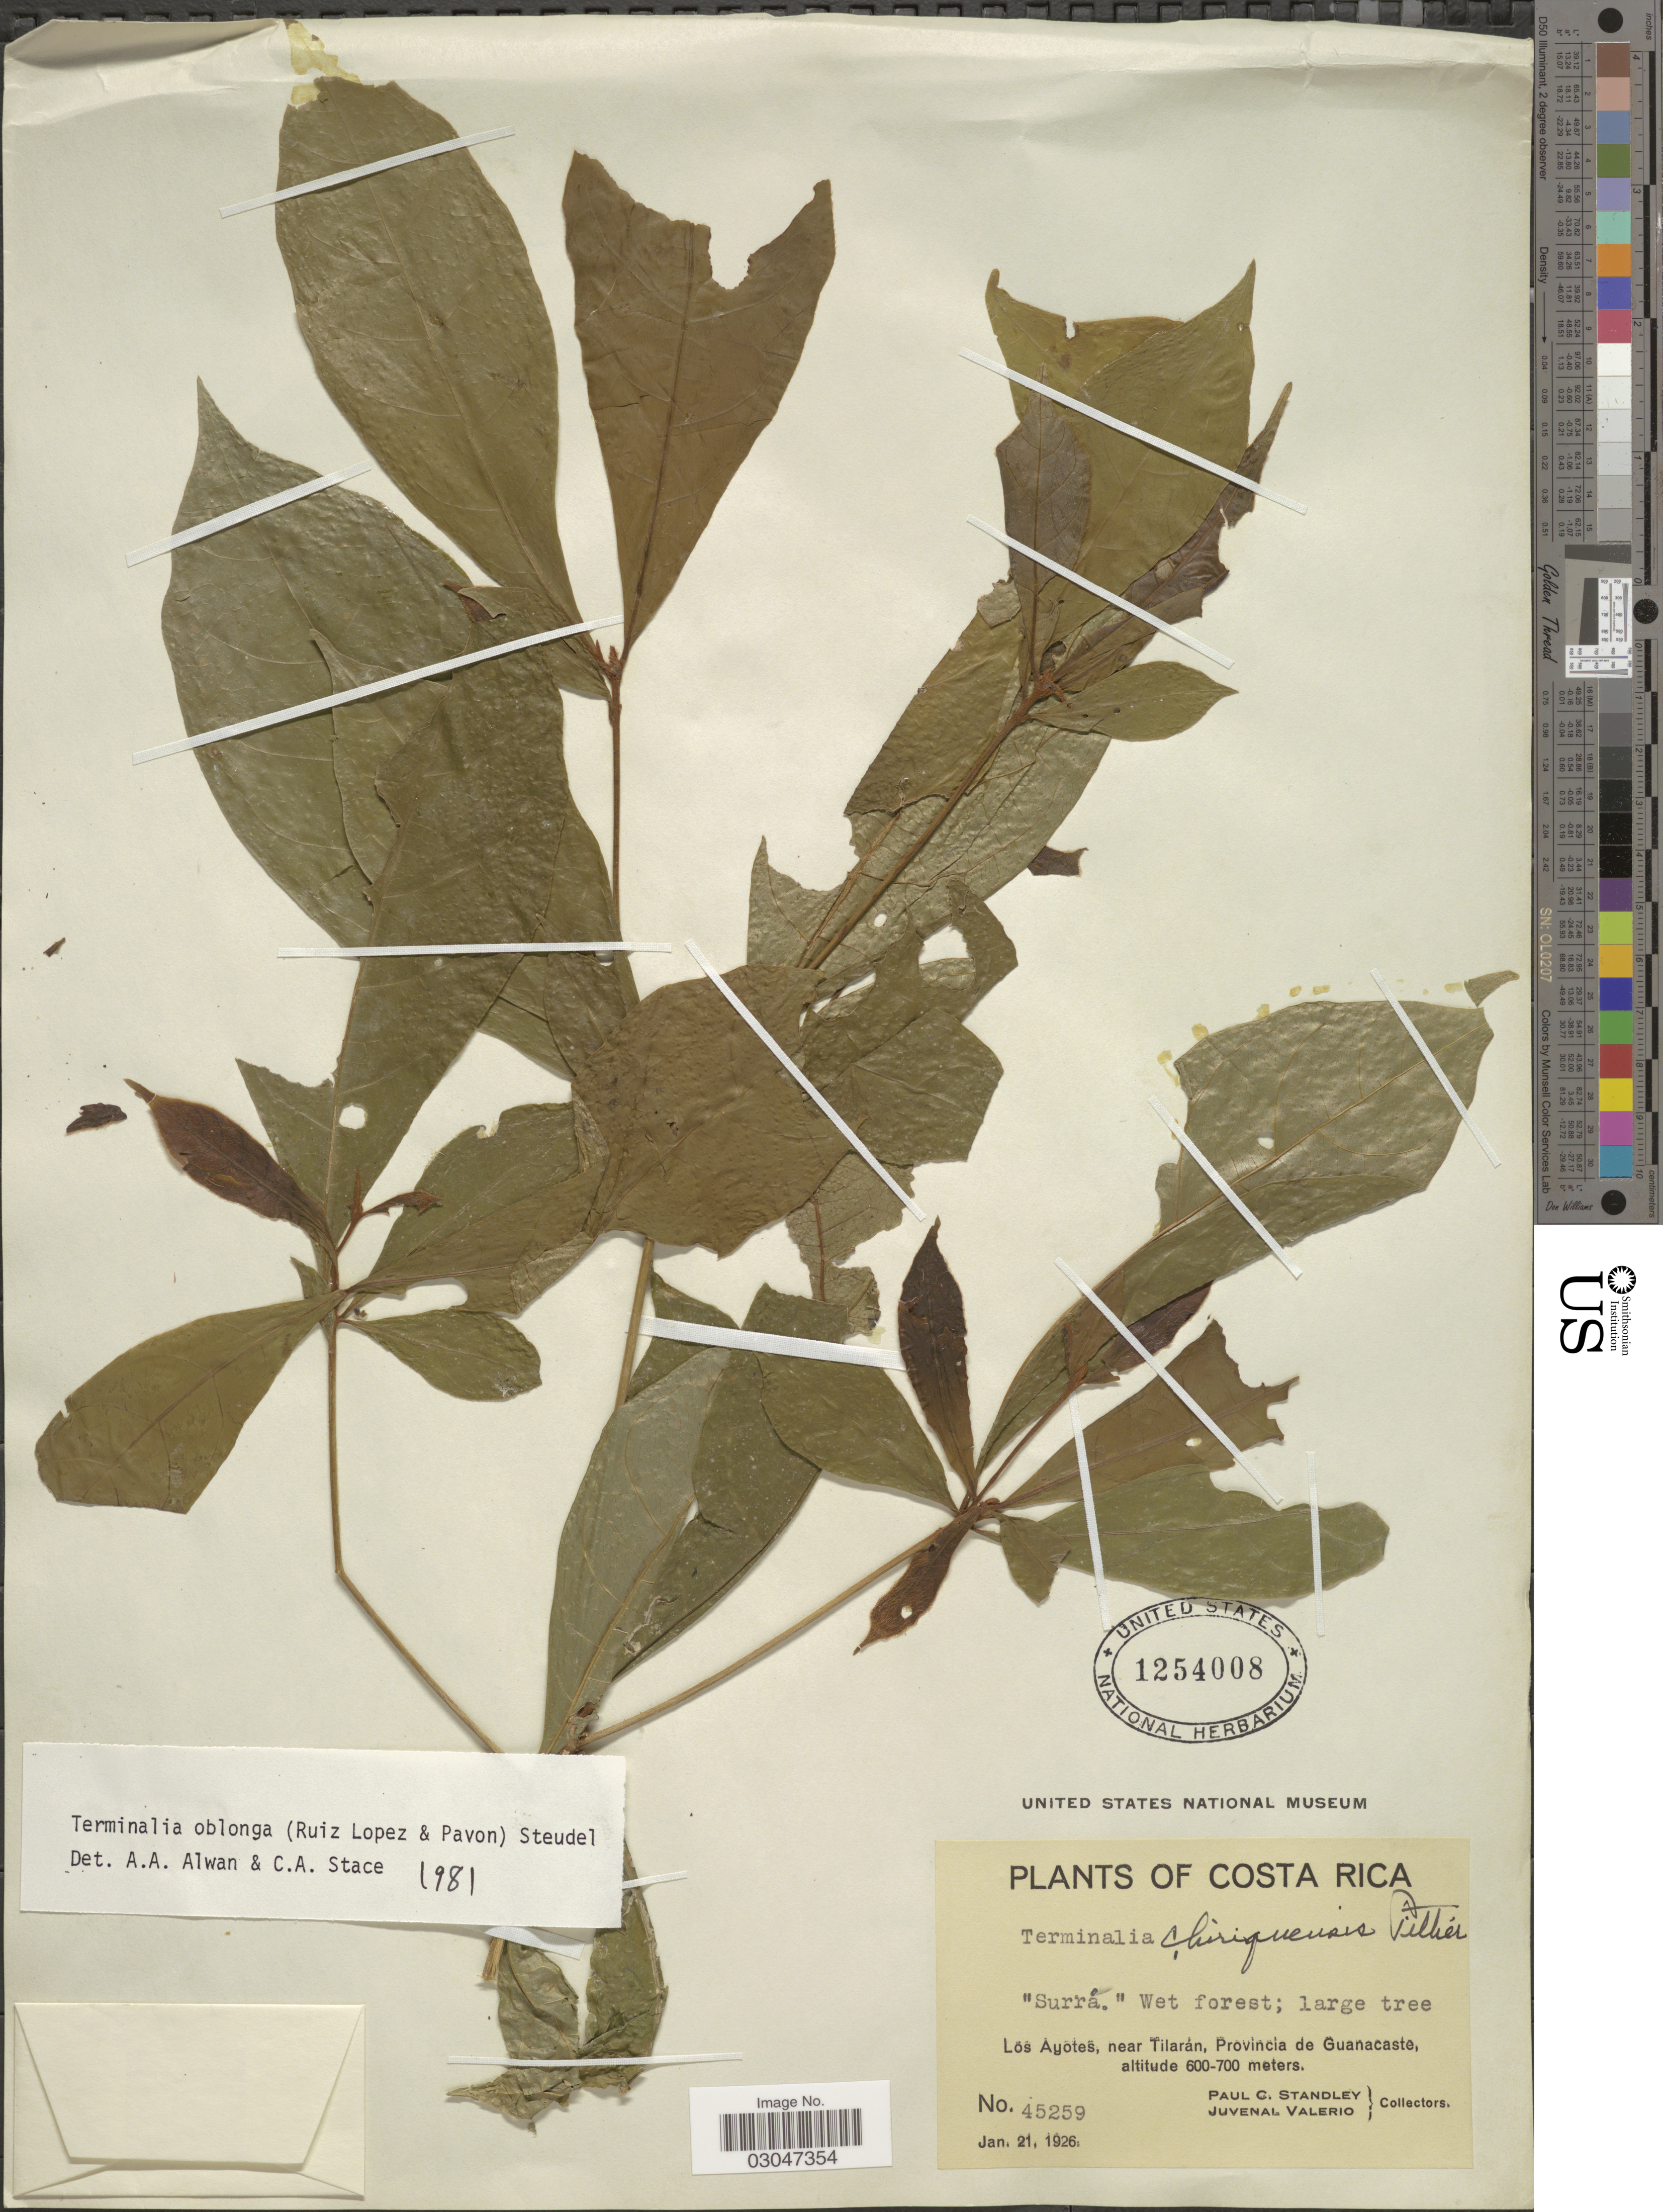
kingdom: Plantae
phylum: Tracheophyta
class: Magnoliopsida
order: Myrtales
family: Combretaceae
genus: Terminalia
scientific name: Terminalia oblonga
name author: (Ruiz & Pav.) Steud.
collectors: P. C. Standley & J. Valerio R.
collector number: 45259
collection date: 1926-01-21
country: Costa Rica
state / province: Guanacaste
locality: Los Ayotes, near Tilarán.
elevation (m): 600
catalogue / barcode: US 1254008